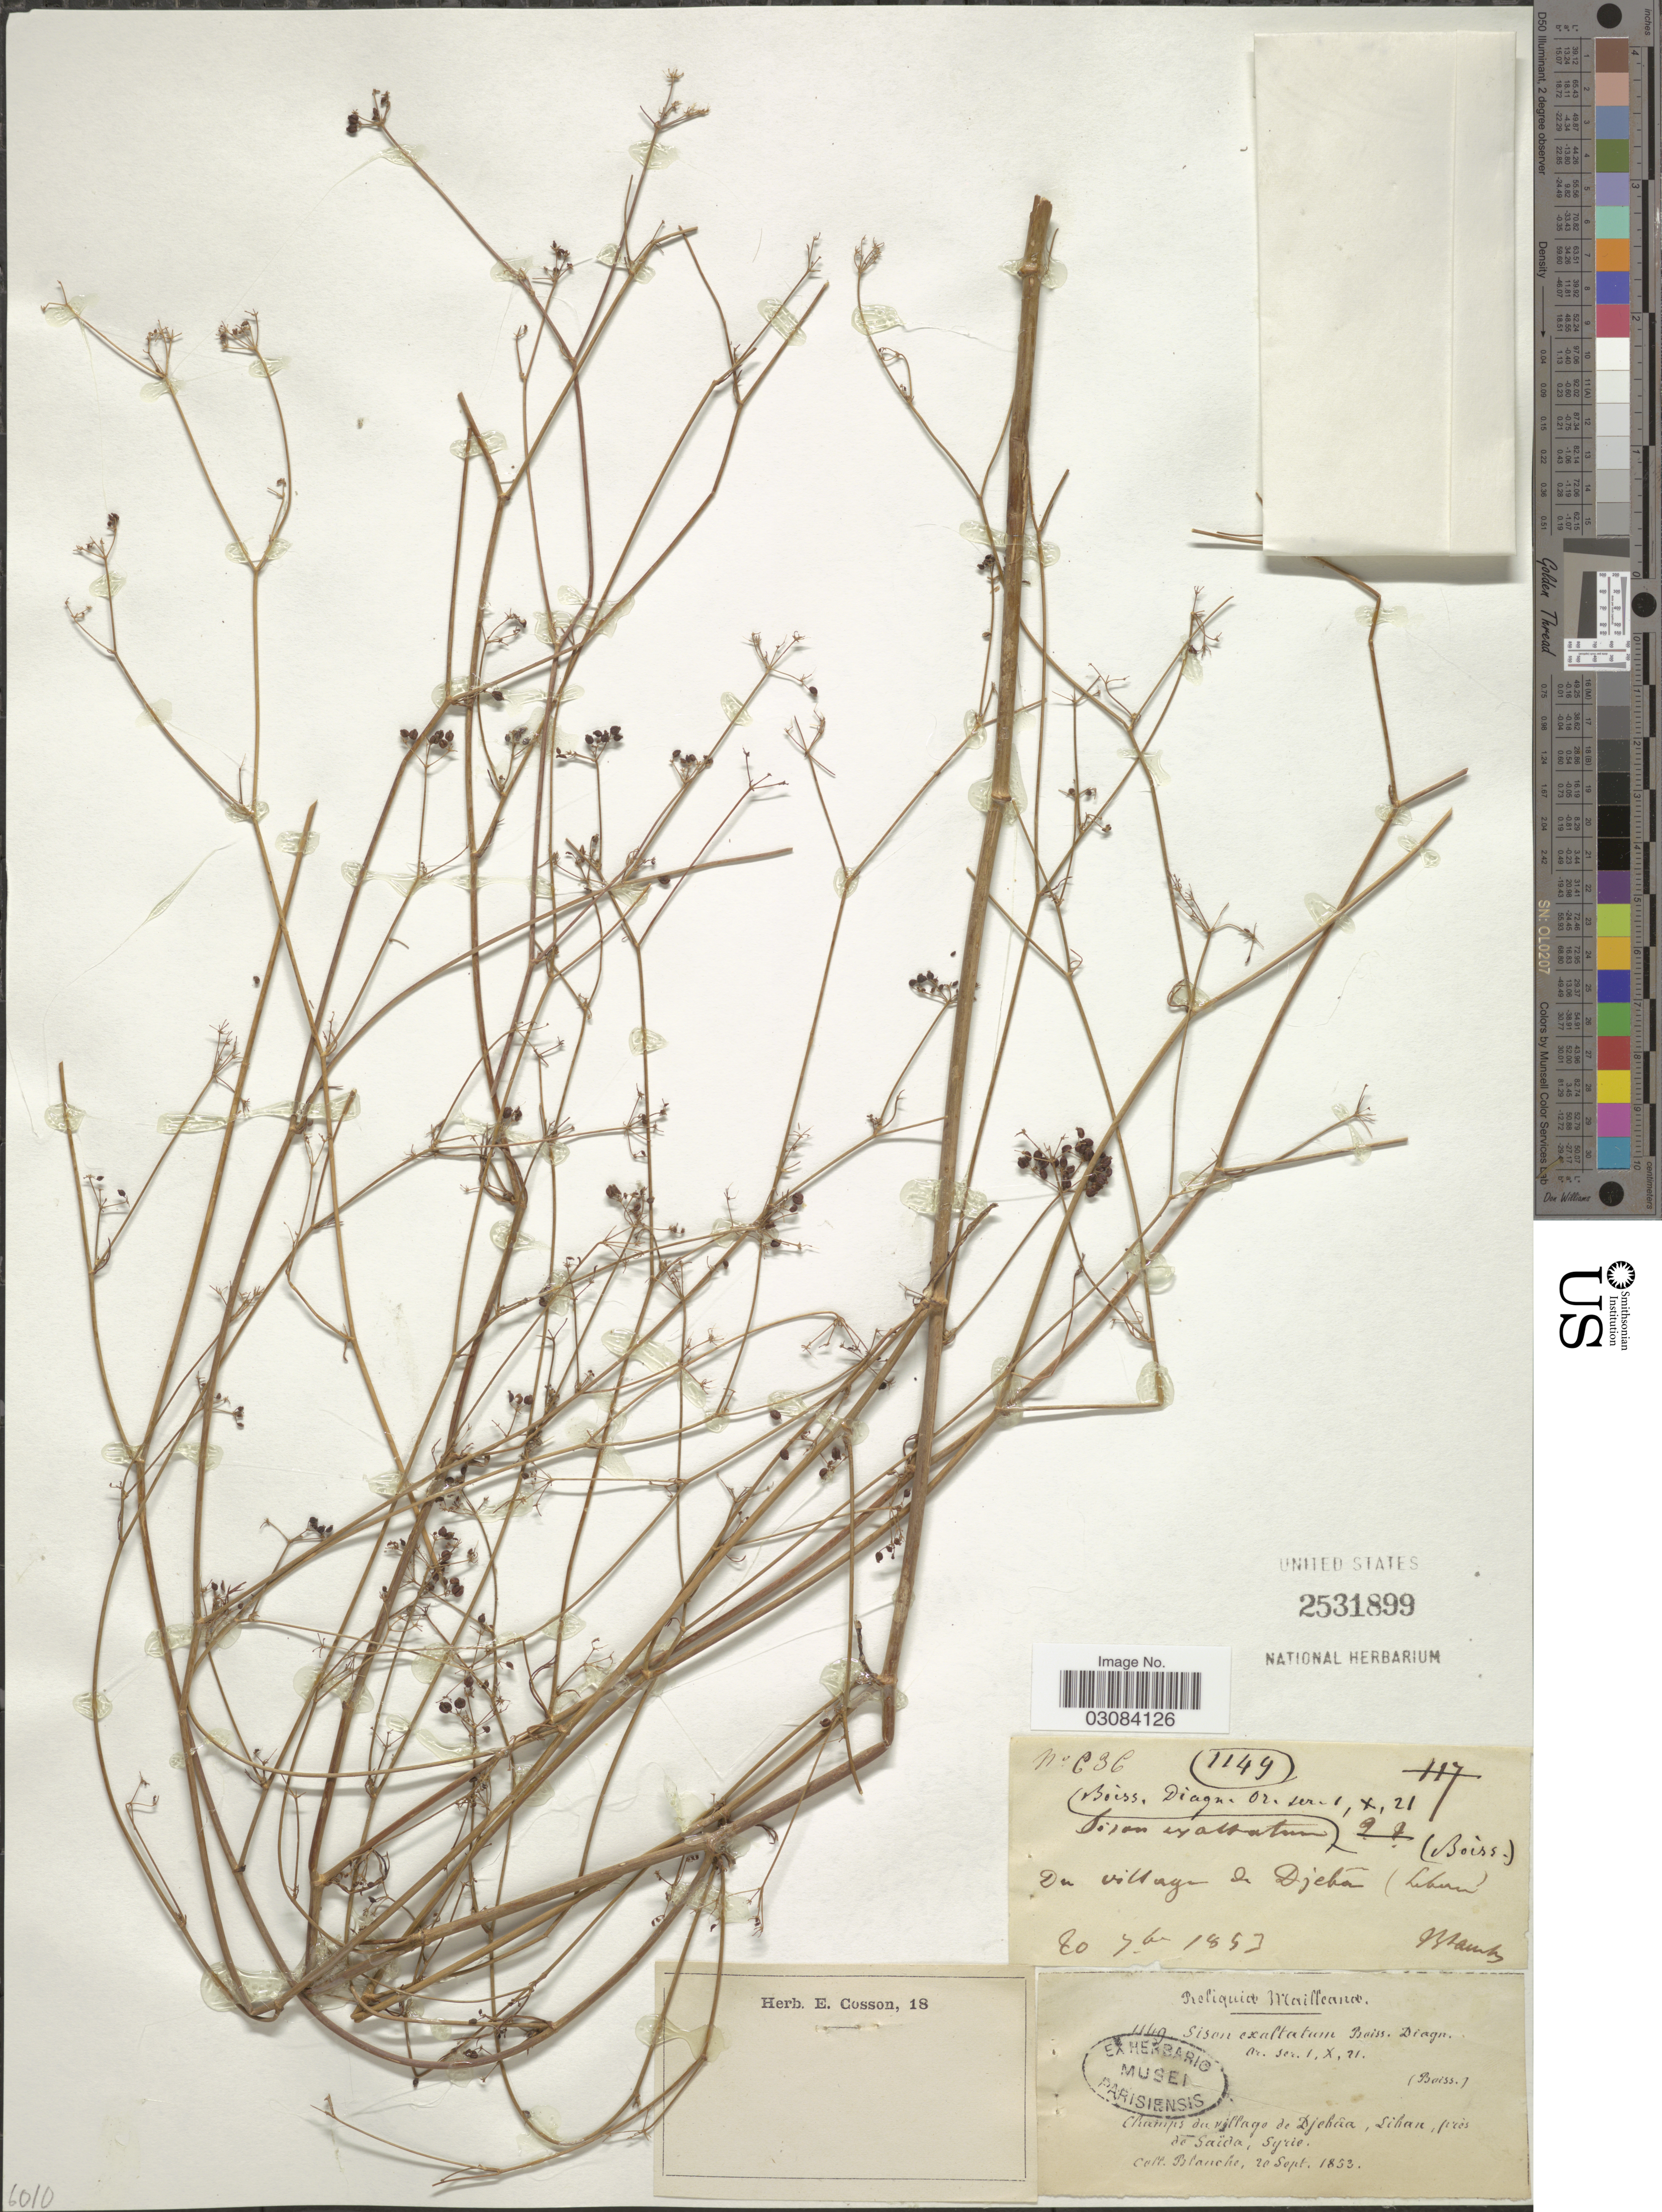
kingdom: Plantae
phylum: Tracheophyta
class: Magnoliopsida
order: Apiales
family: Apiaceae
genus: Sison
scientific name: Sison exaltatum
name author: Boiss.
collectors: -. Blanche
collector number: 449*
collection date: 1852-09-20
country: Lebanon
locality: Champs du village de Djebira, Liban, près de Saïda.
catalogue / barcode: US 2531899